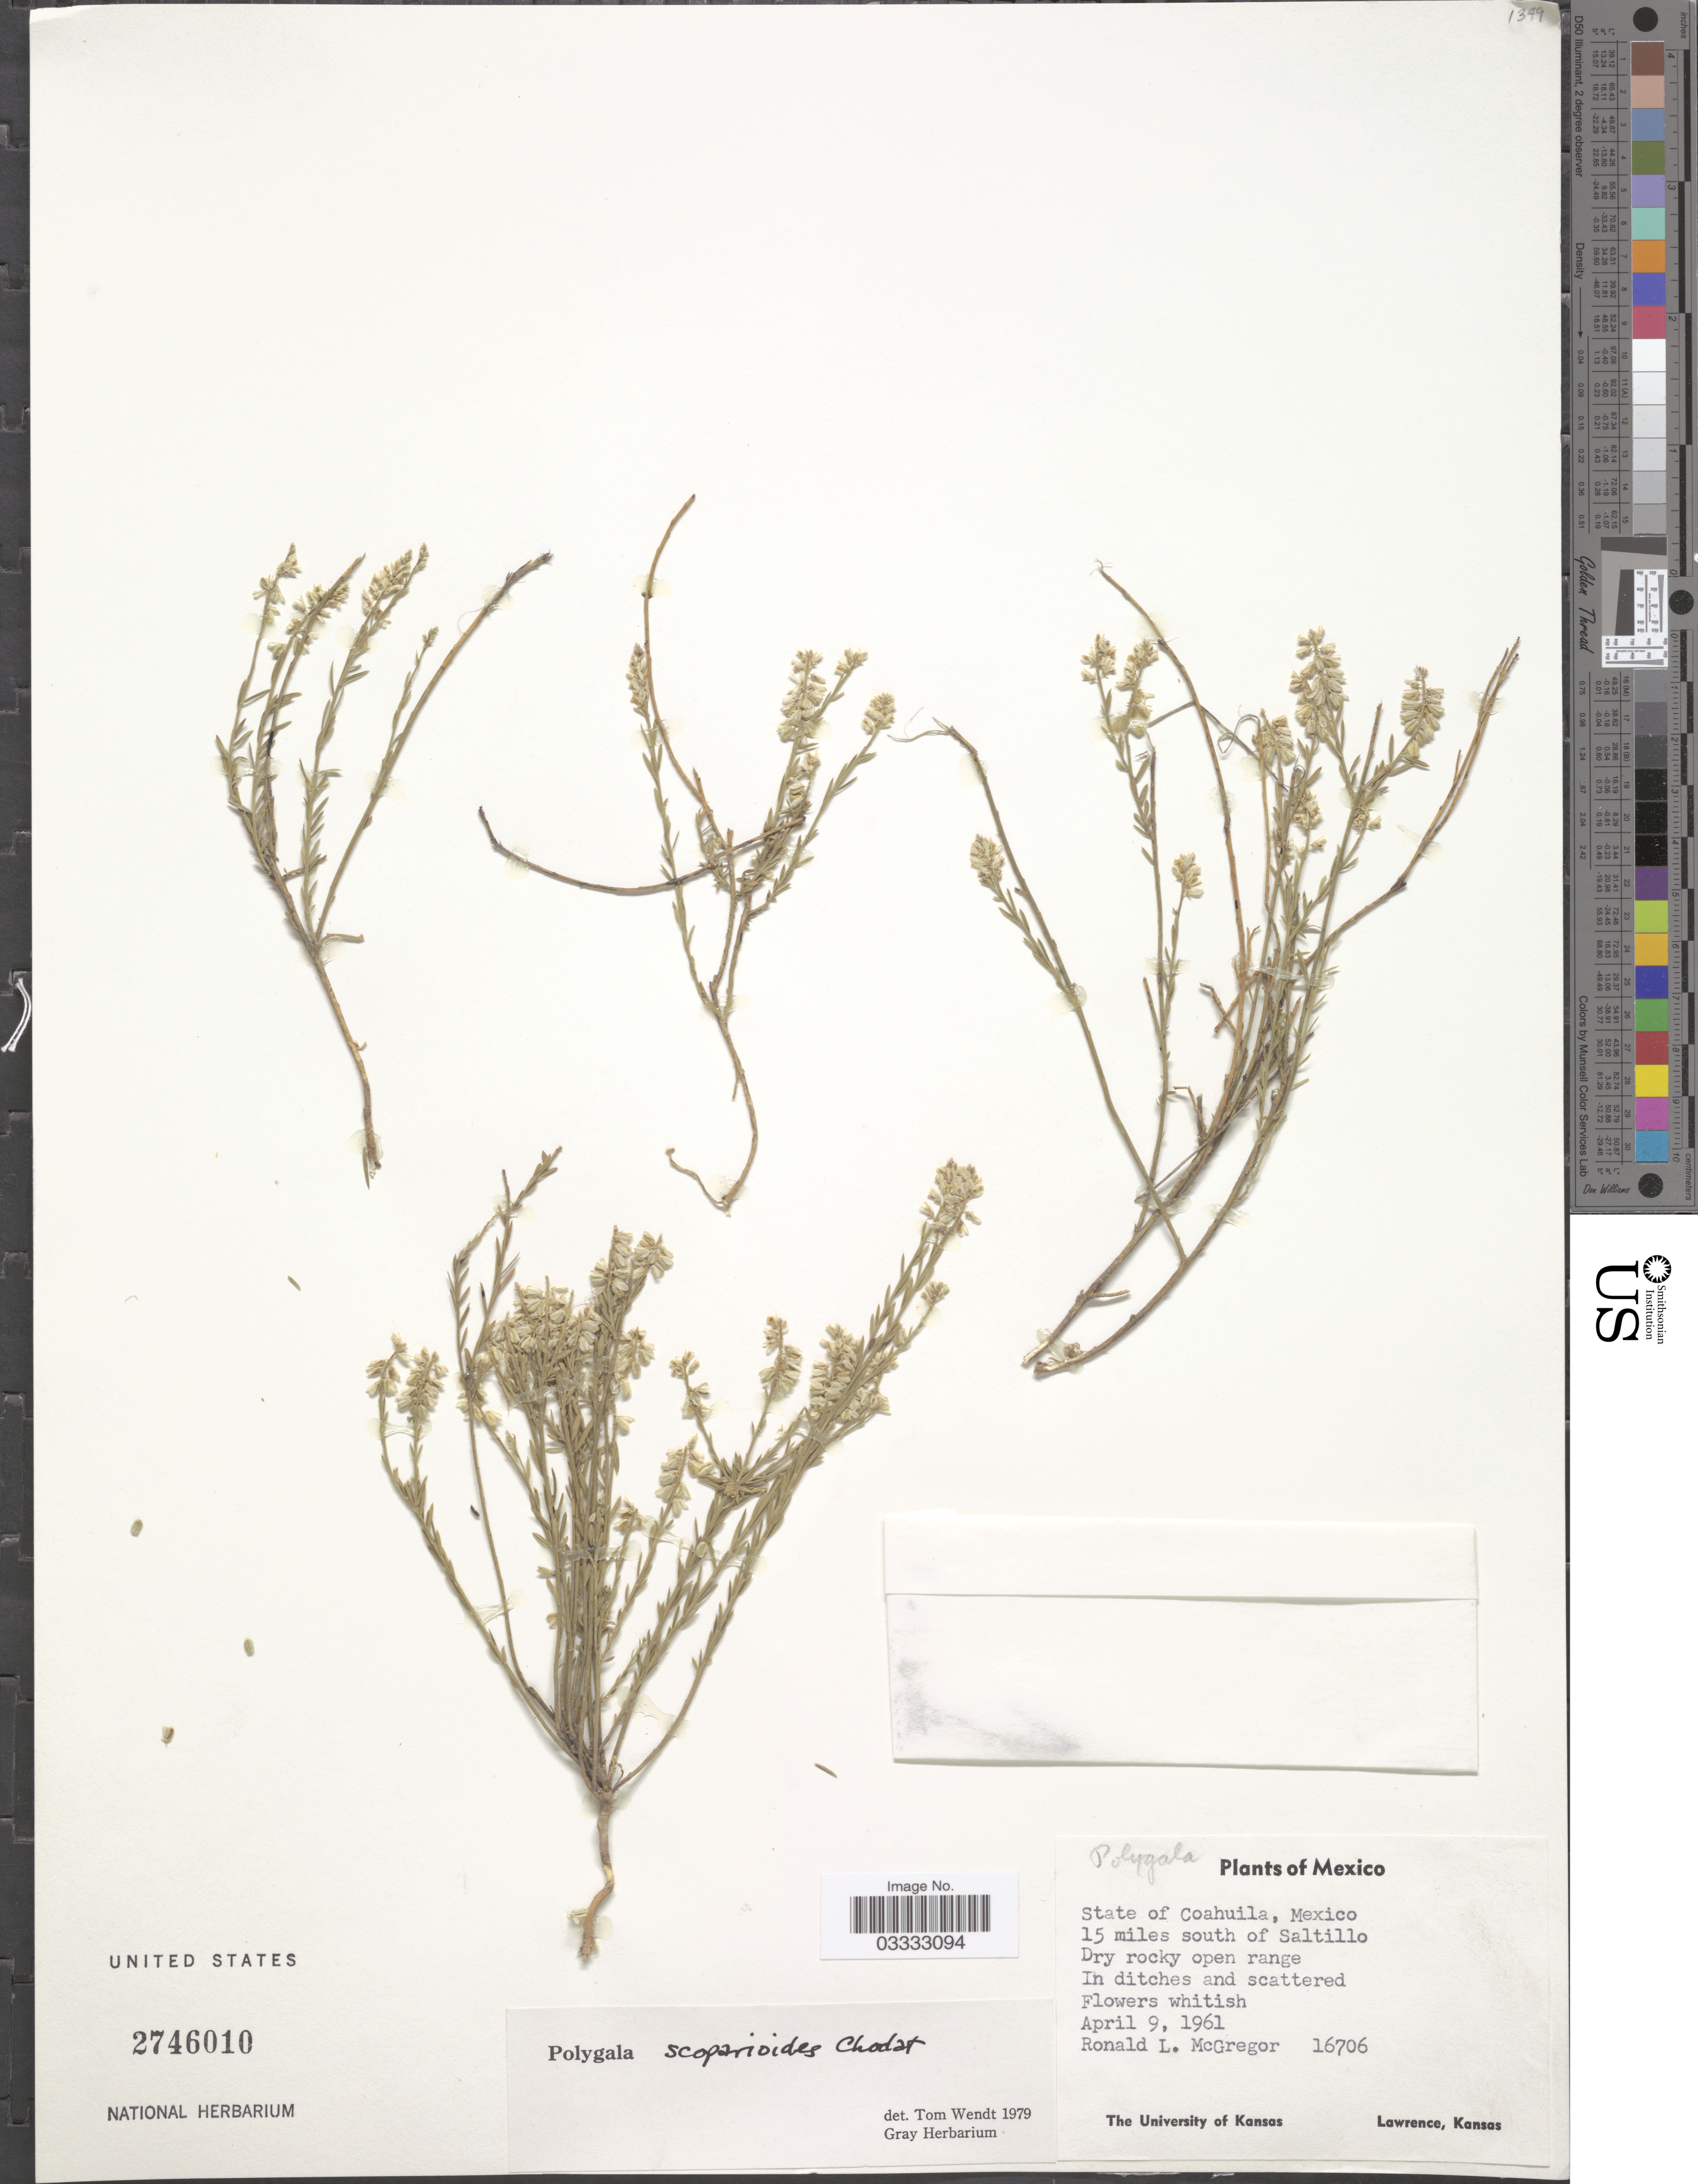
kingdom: Plantae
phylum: Tracheophyta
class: Magnoliopsida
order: Fabales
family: Polygalaceae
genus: Polygala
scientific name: Polygala scoparioides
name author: Chodat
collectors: R. McGregor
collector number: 16706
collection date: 1961-04-09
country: Mexico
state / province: Coahuila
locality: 15 miles south of Saltillo.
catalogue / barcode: US 2746010